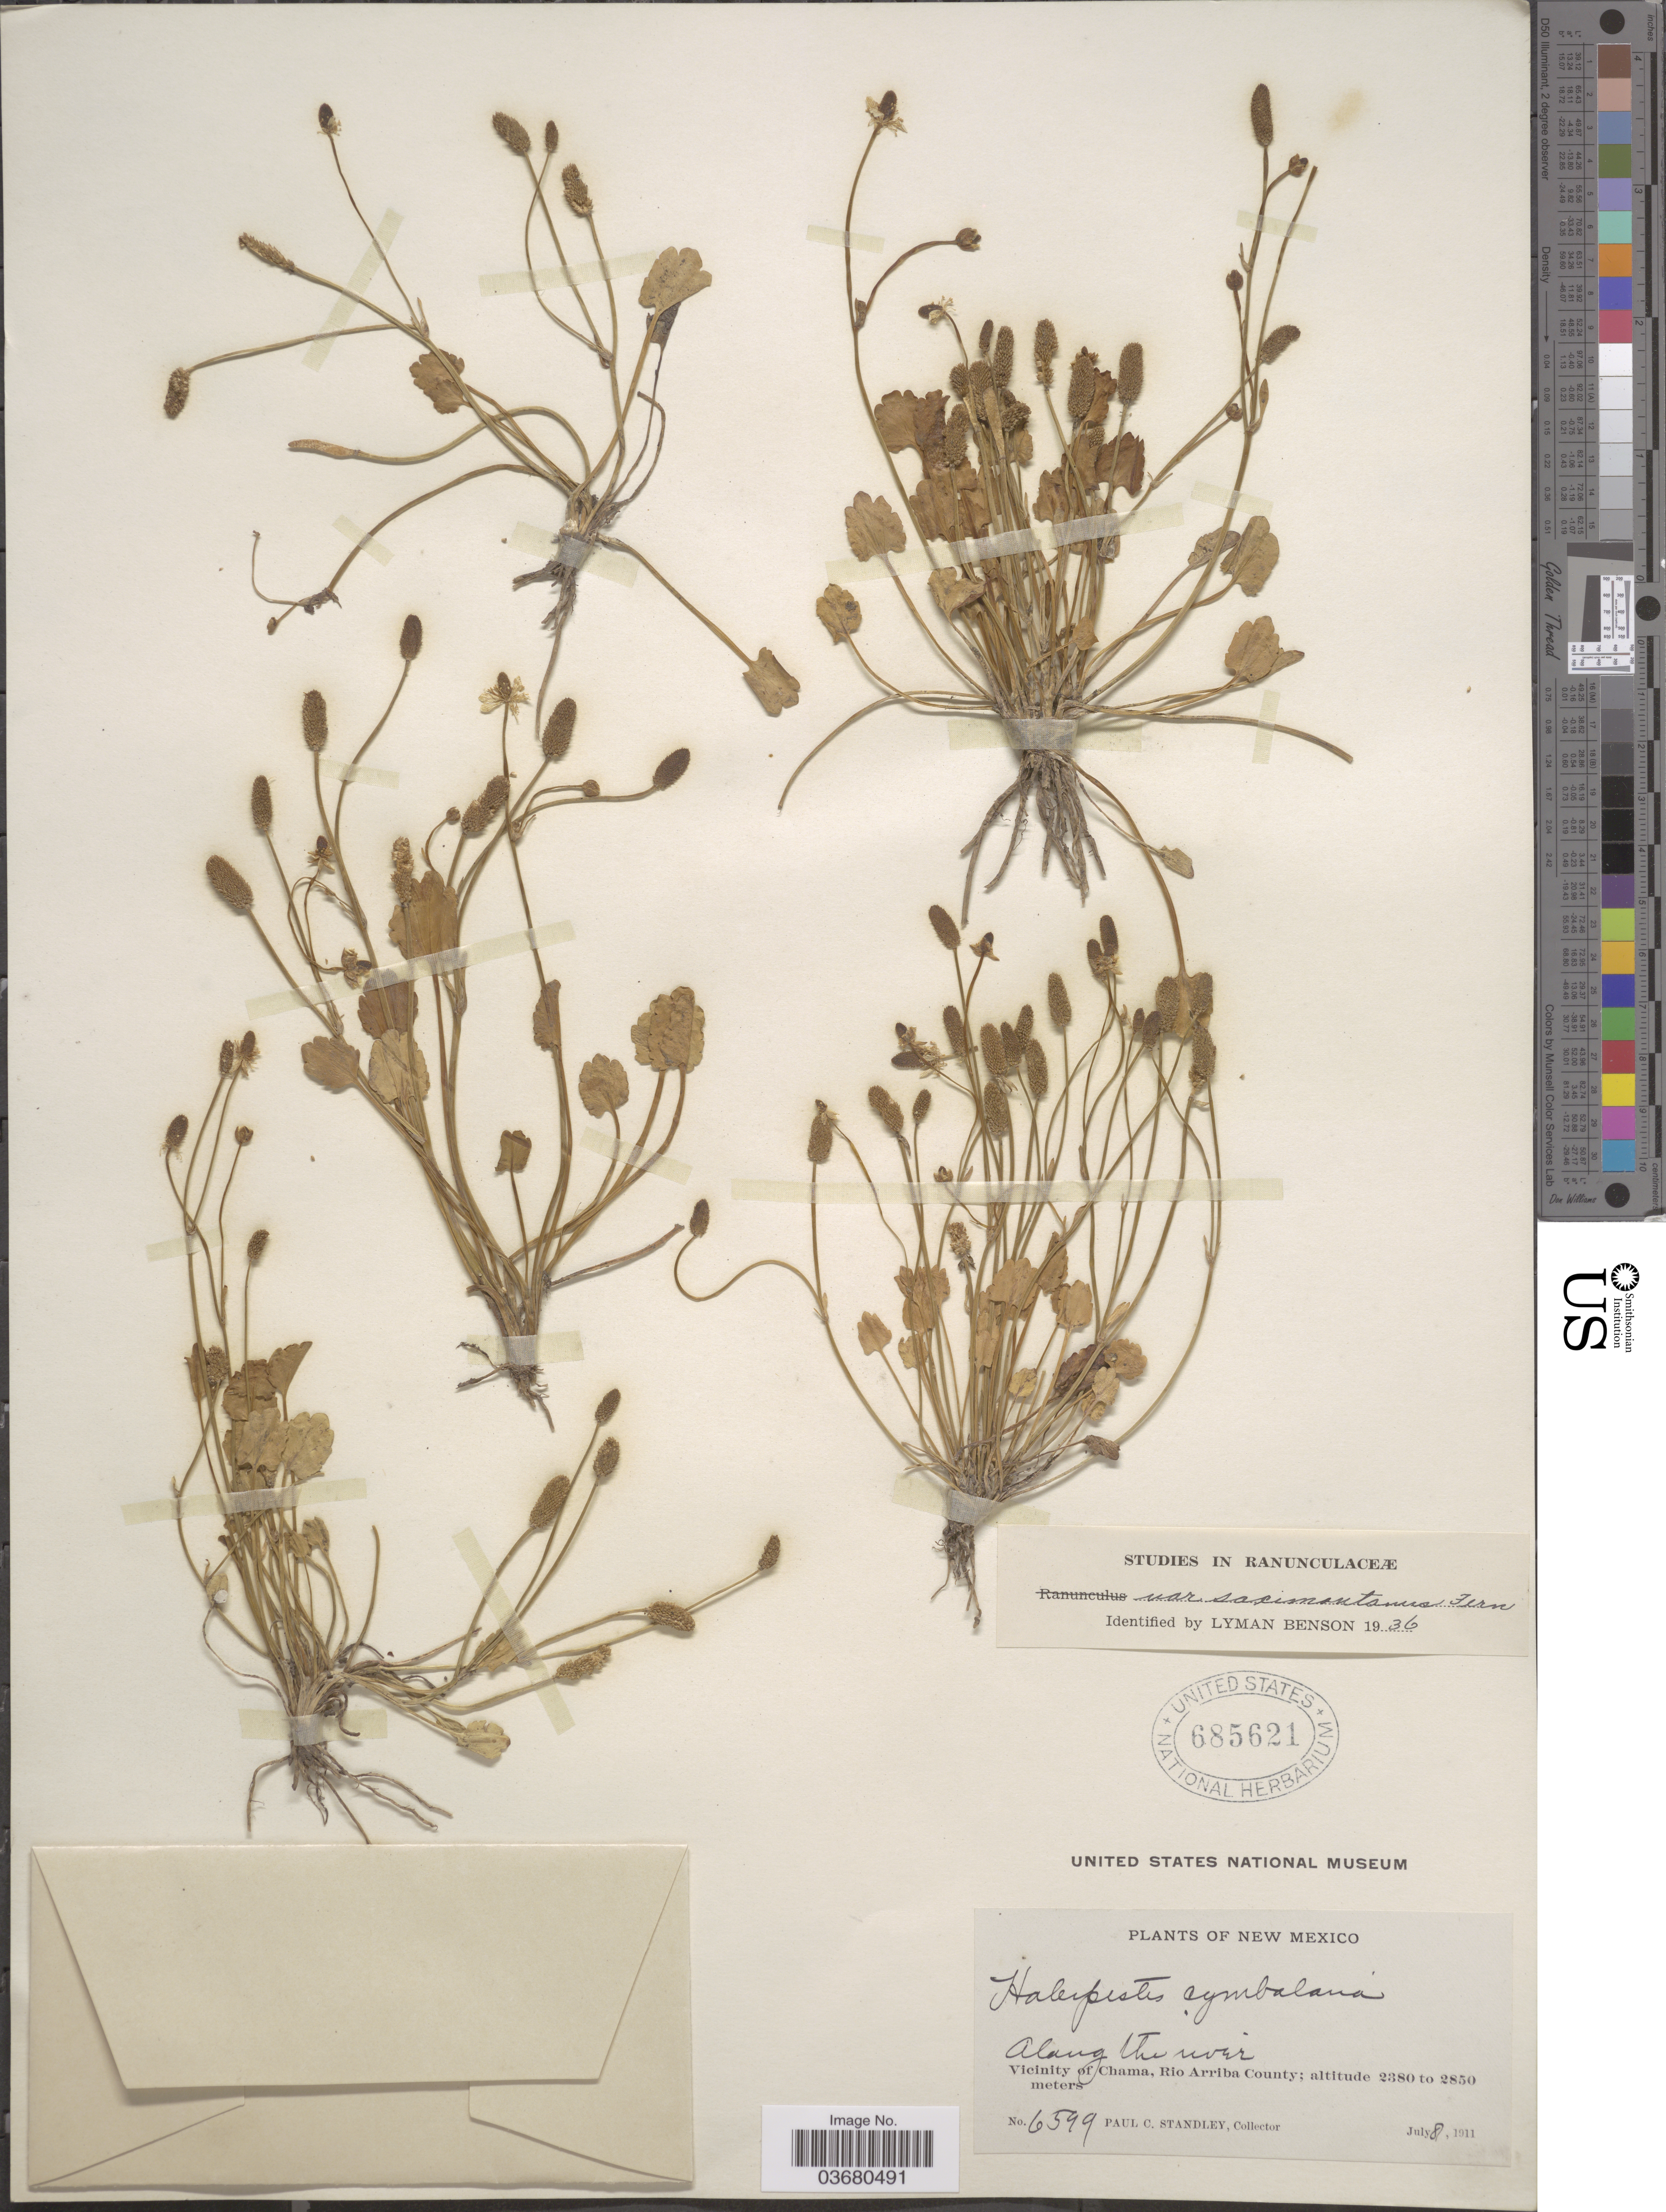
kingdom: Plantae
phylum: Tracheophyta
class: Magnoliopsida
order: Ranunculales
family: Ranunculaceae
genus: Halerpestes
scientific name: Halerpestes cymbalaria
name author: (Pursh) Greene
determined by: Strong, M. T., (US), Smithsonian Institution - National Museum of Natural History (UNITED STATES)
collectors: P. C. Standley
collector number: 6599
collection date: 1911-07-08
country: United States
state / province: New Mexico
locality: Vicinity of Chama, Rio Arriba County.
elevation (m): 2380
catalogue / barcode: US 685621